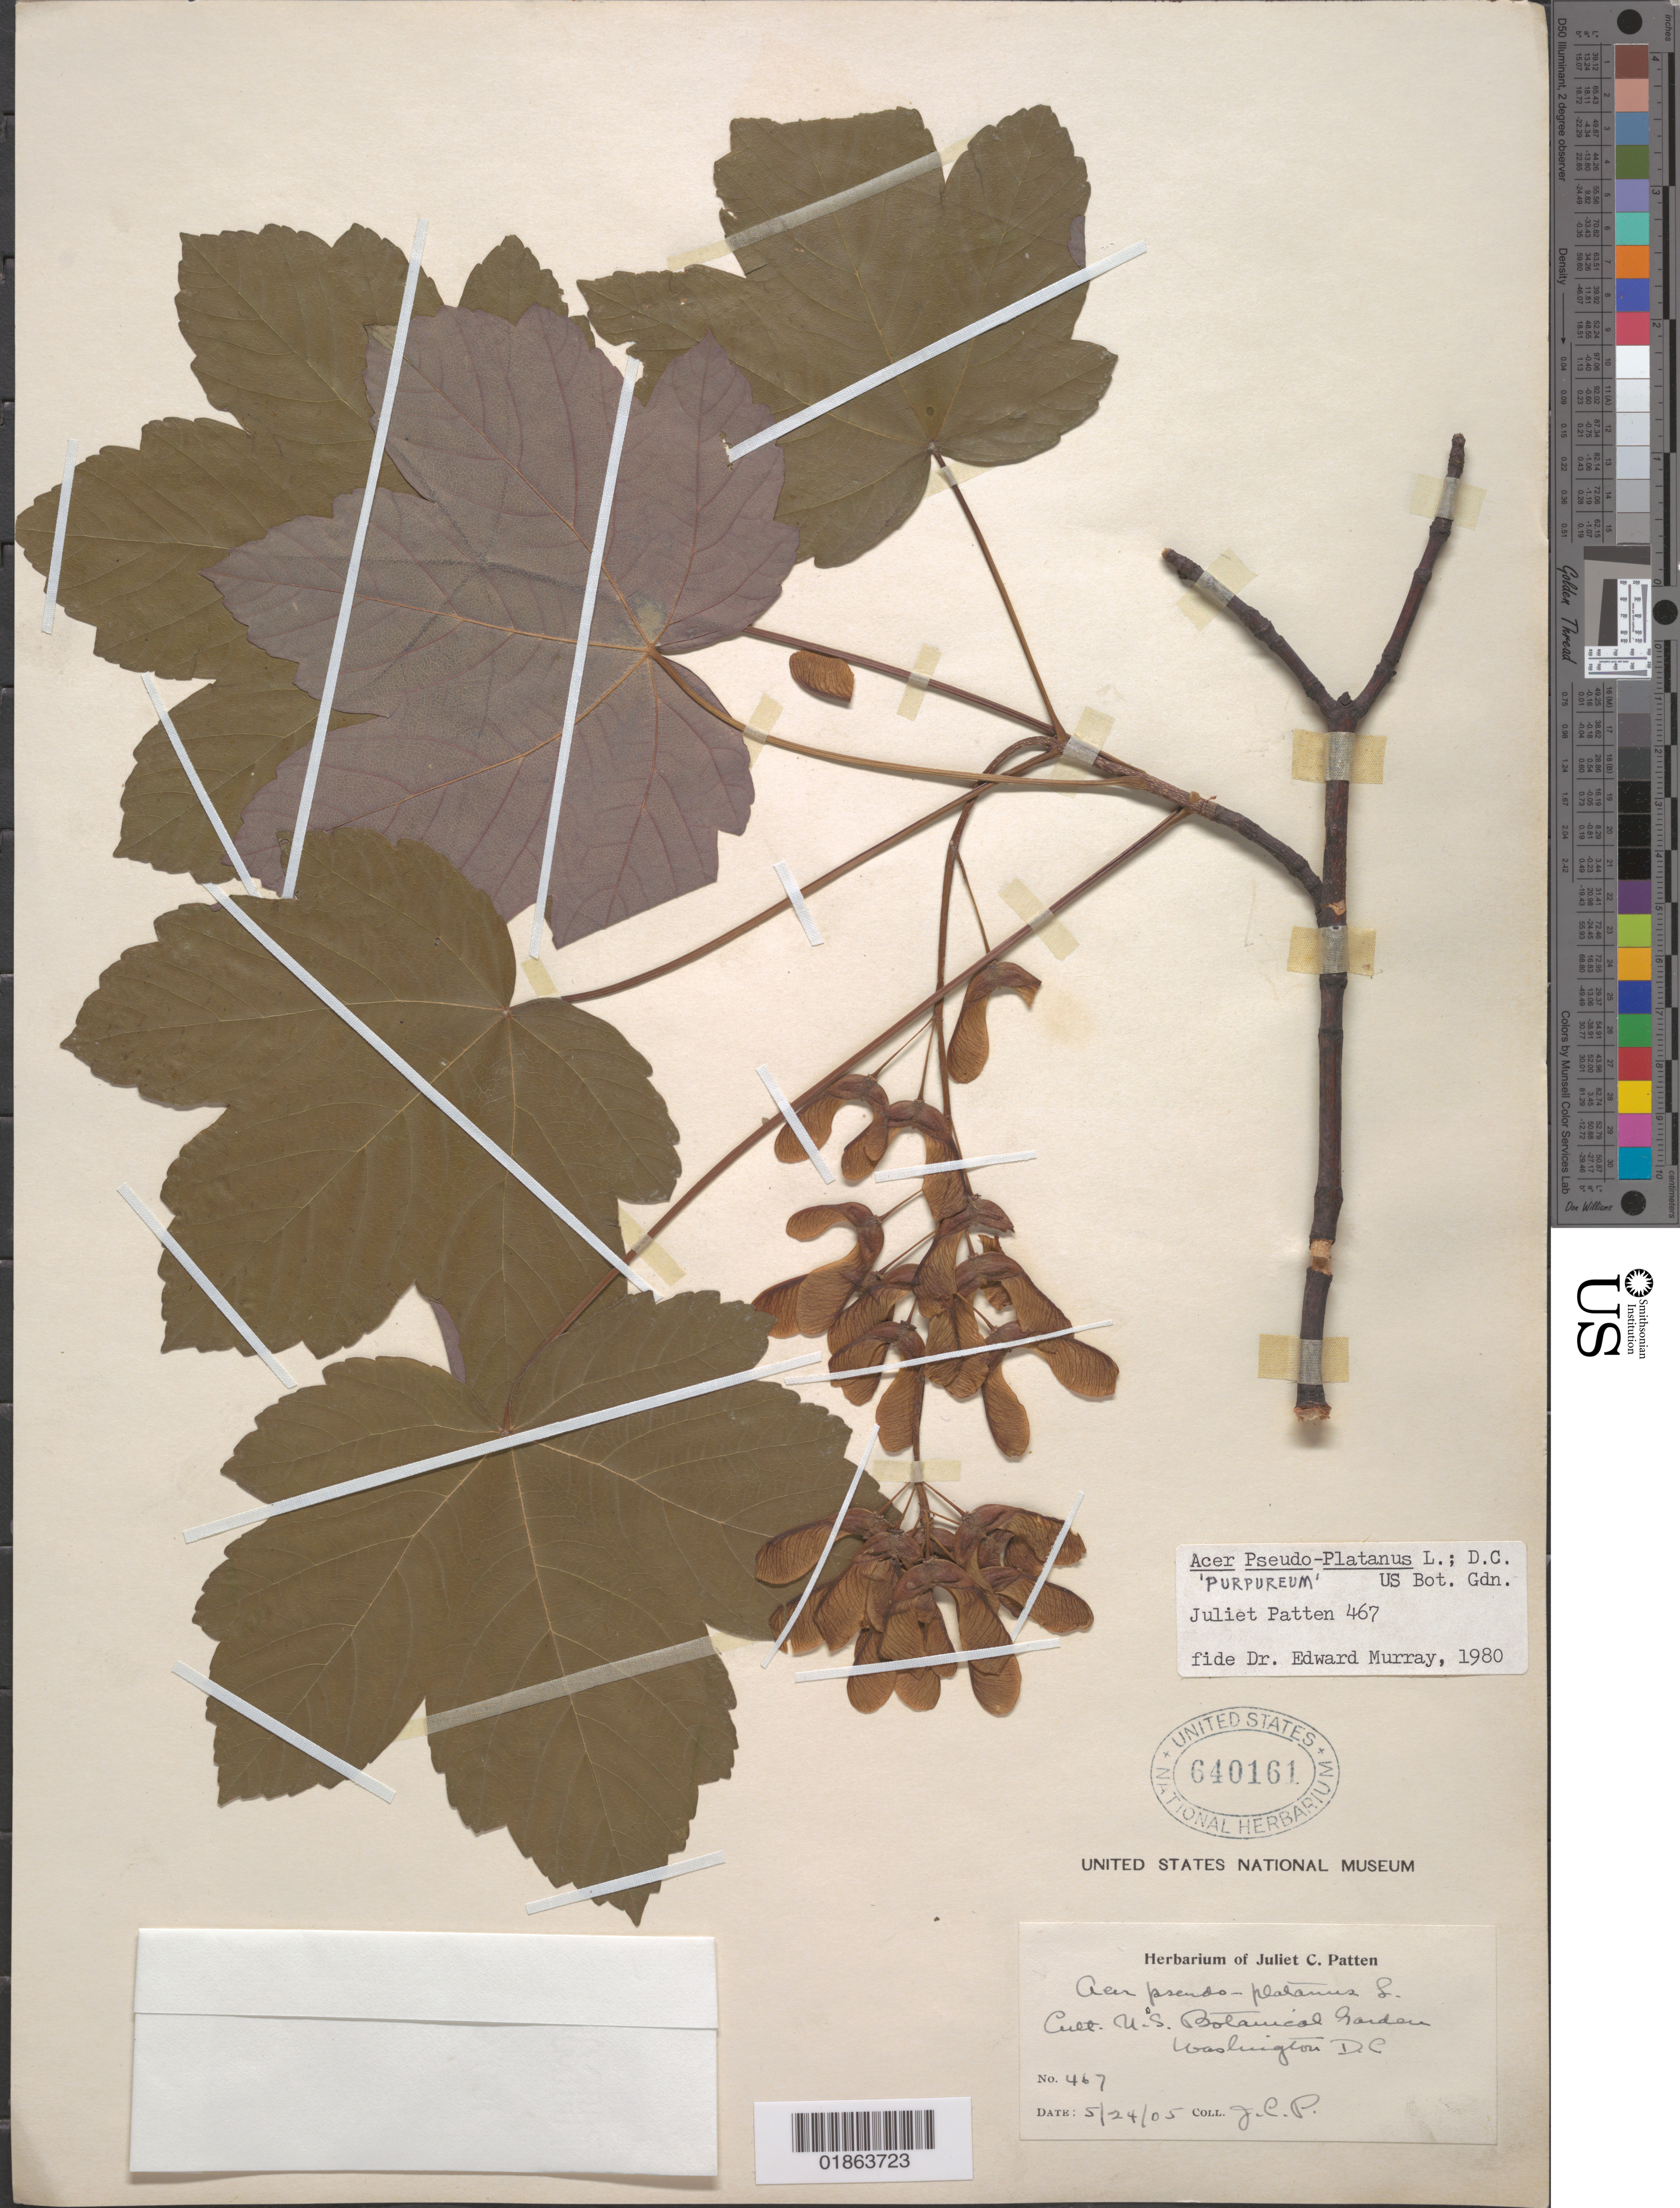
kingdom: Plantae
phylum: Tracheophyta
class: Magnoliopsida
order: Sapindales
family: Sapindaceae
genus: Acer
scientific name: Acer pseudoplatanus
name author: L.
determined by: Murray, Edward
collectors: J. Patten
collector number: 467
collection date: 1905-05-24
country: United States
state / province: District of Columbia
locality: U.S. Agricultural Deptartment grounds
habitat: Cultivated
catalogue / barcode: US 640161